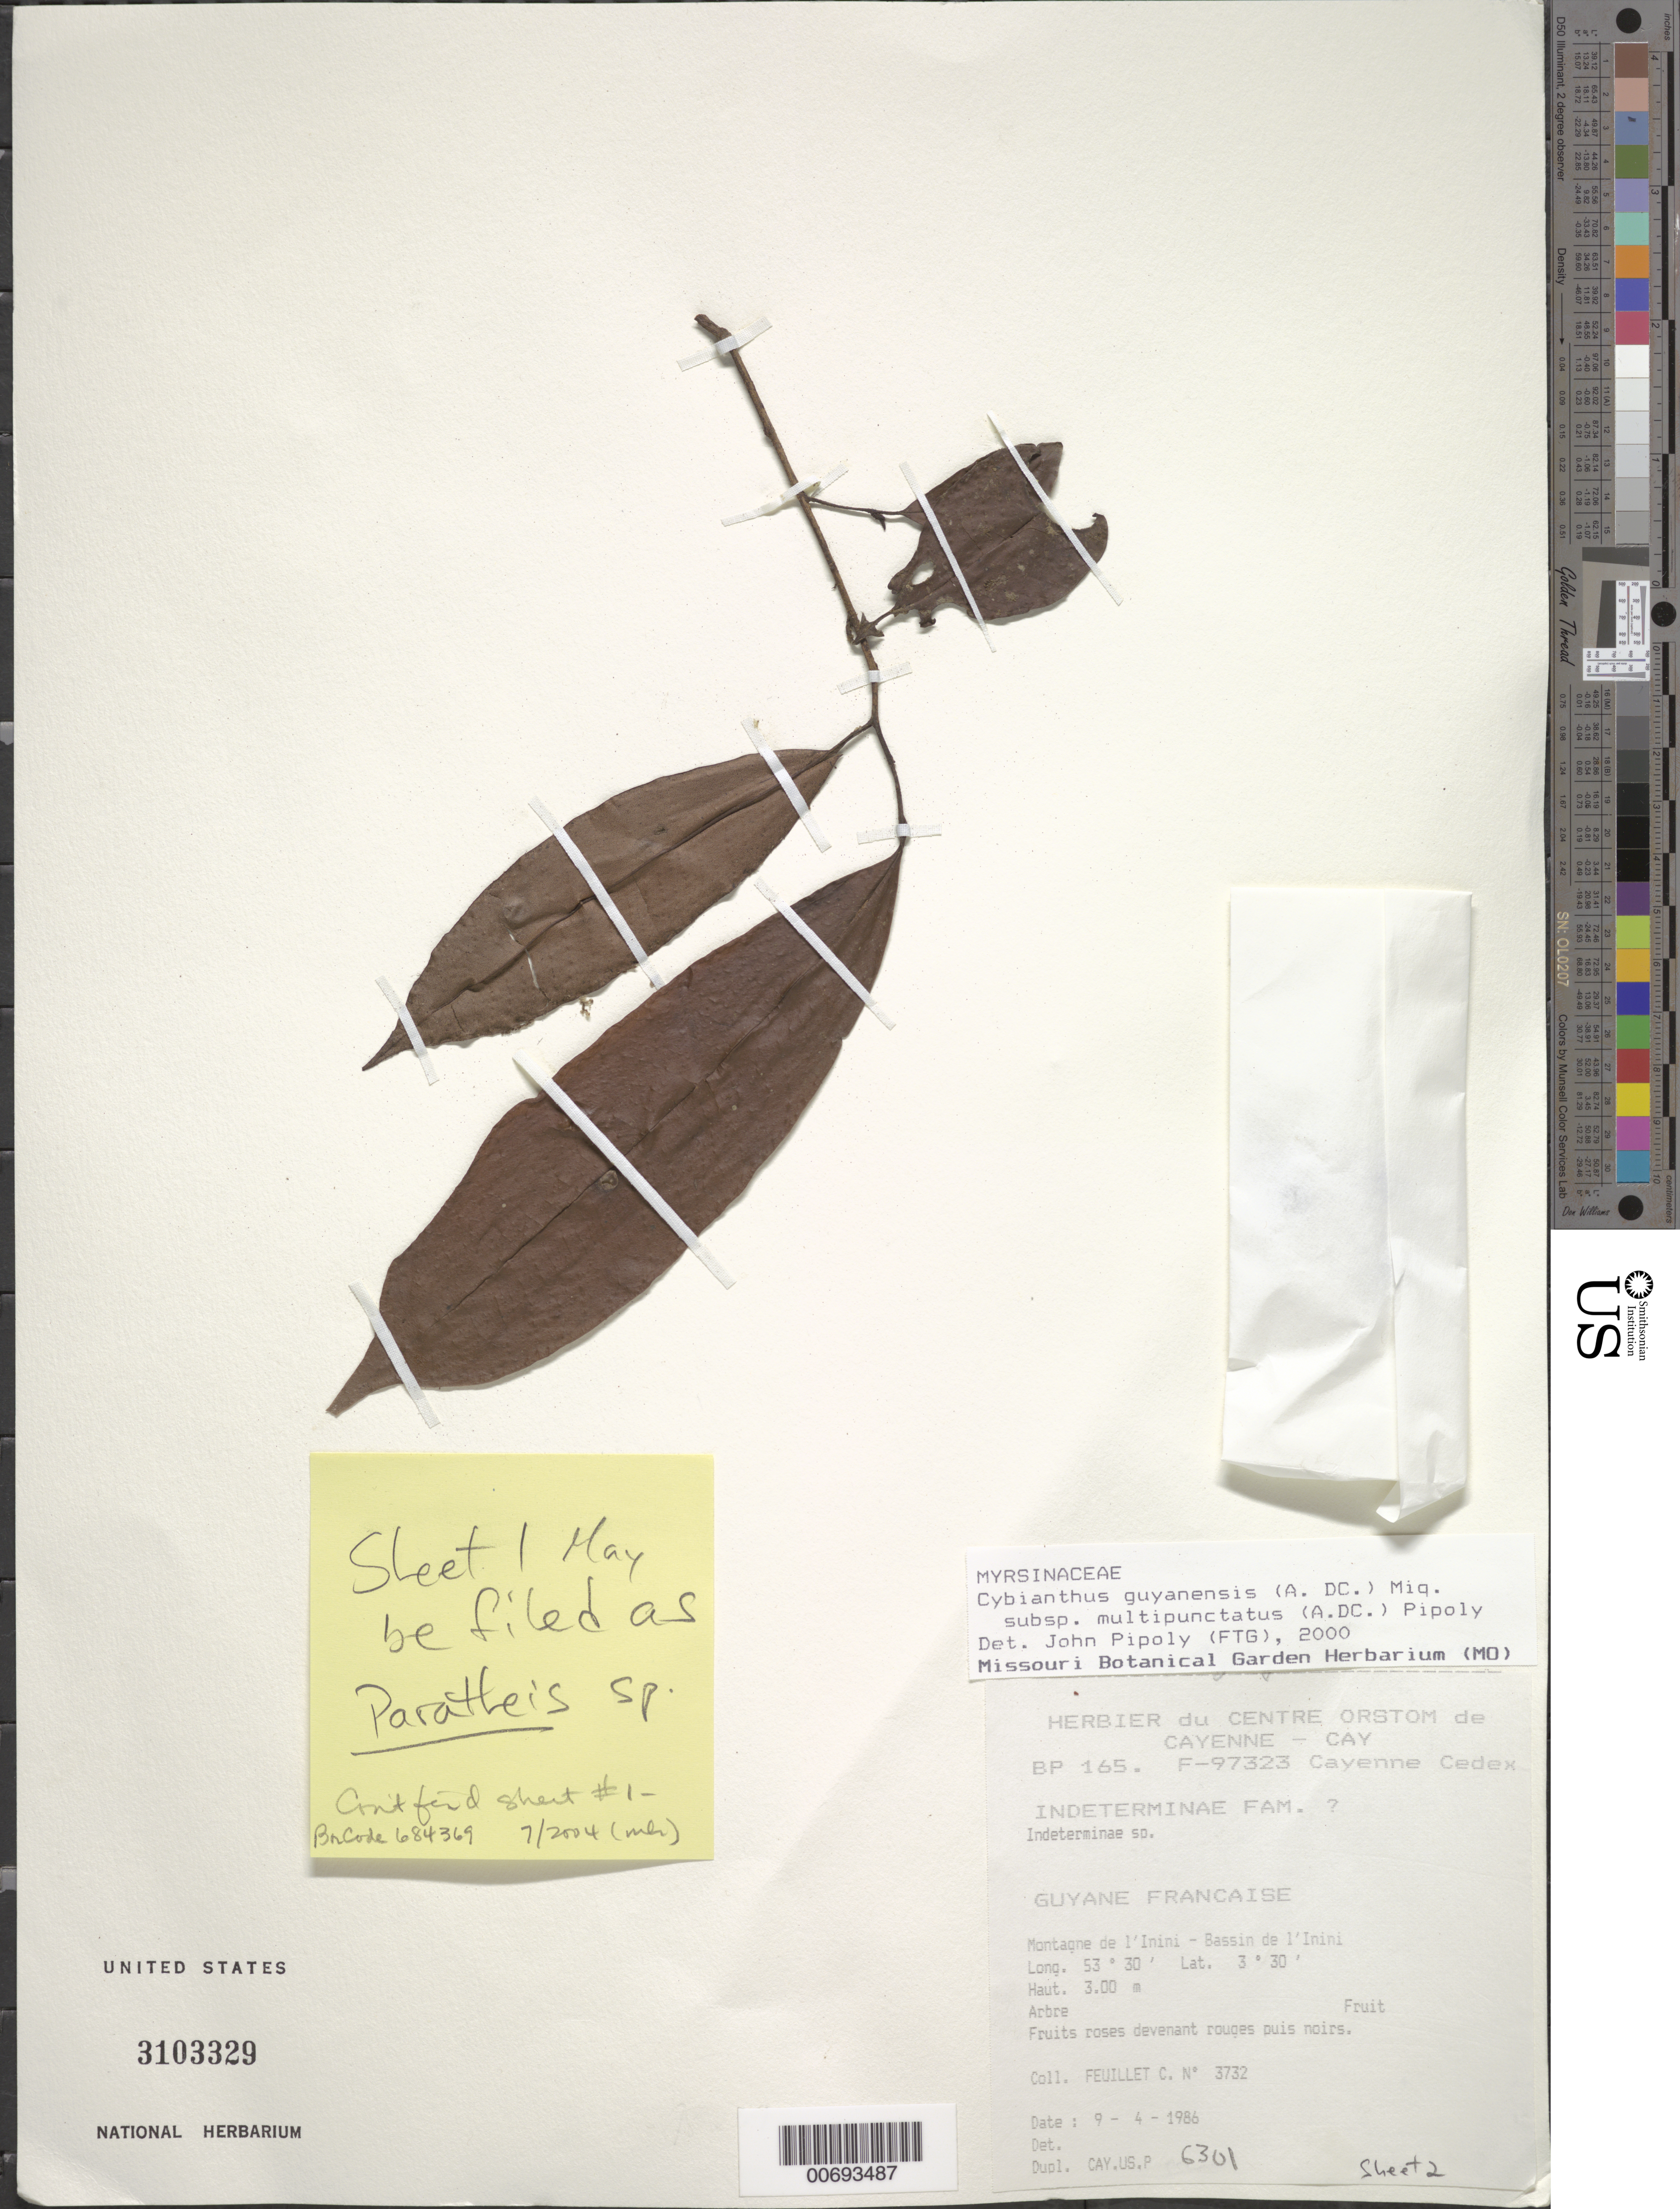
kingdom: Plantae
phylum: Tracheophyta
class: Magnoliopsida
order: Ericales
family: Primulaceae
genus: Cybianthus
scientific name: Cybianthus guyanensis subsp. multipunctatus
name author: (A. DC.) Pipoly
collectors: C. Feuillet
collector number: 3732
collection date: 1986-04-09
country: French Guiana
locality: Guyane Francaise, Montagne de l'Inini-Bassin de I'Inini.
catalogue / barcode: US 3103329